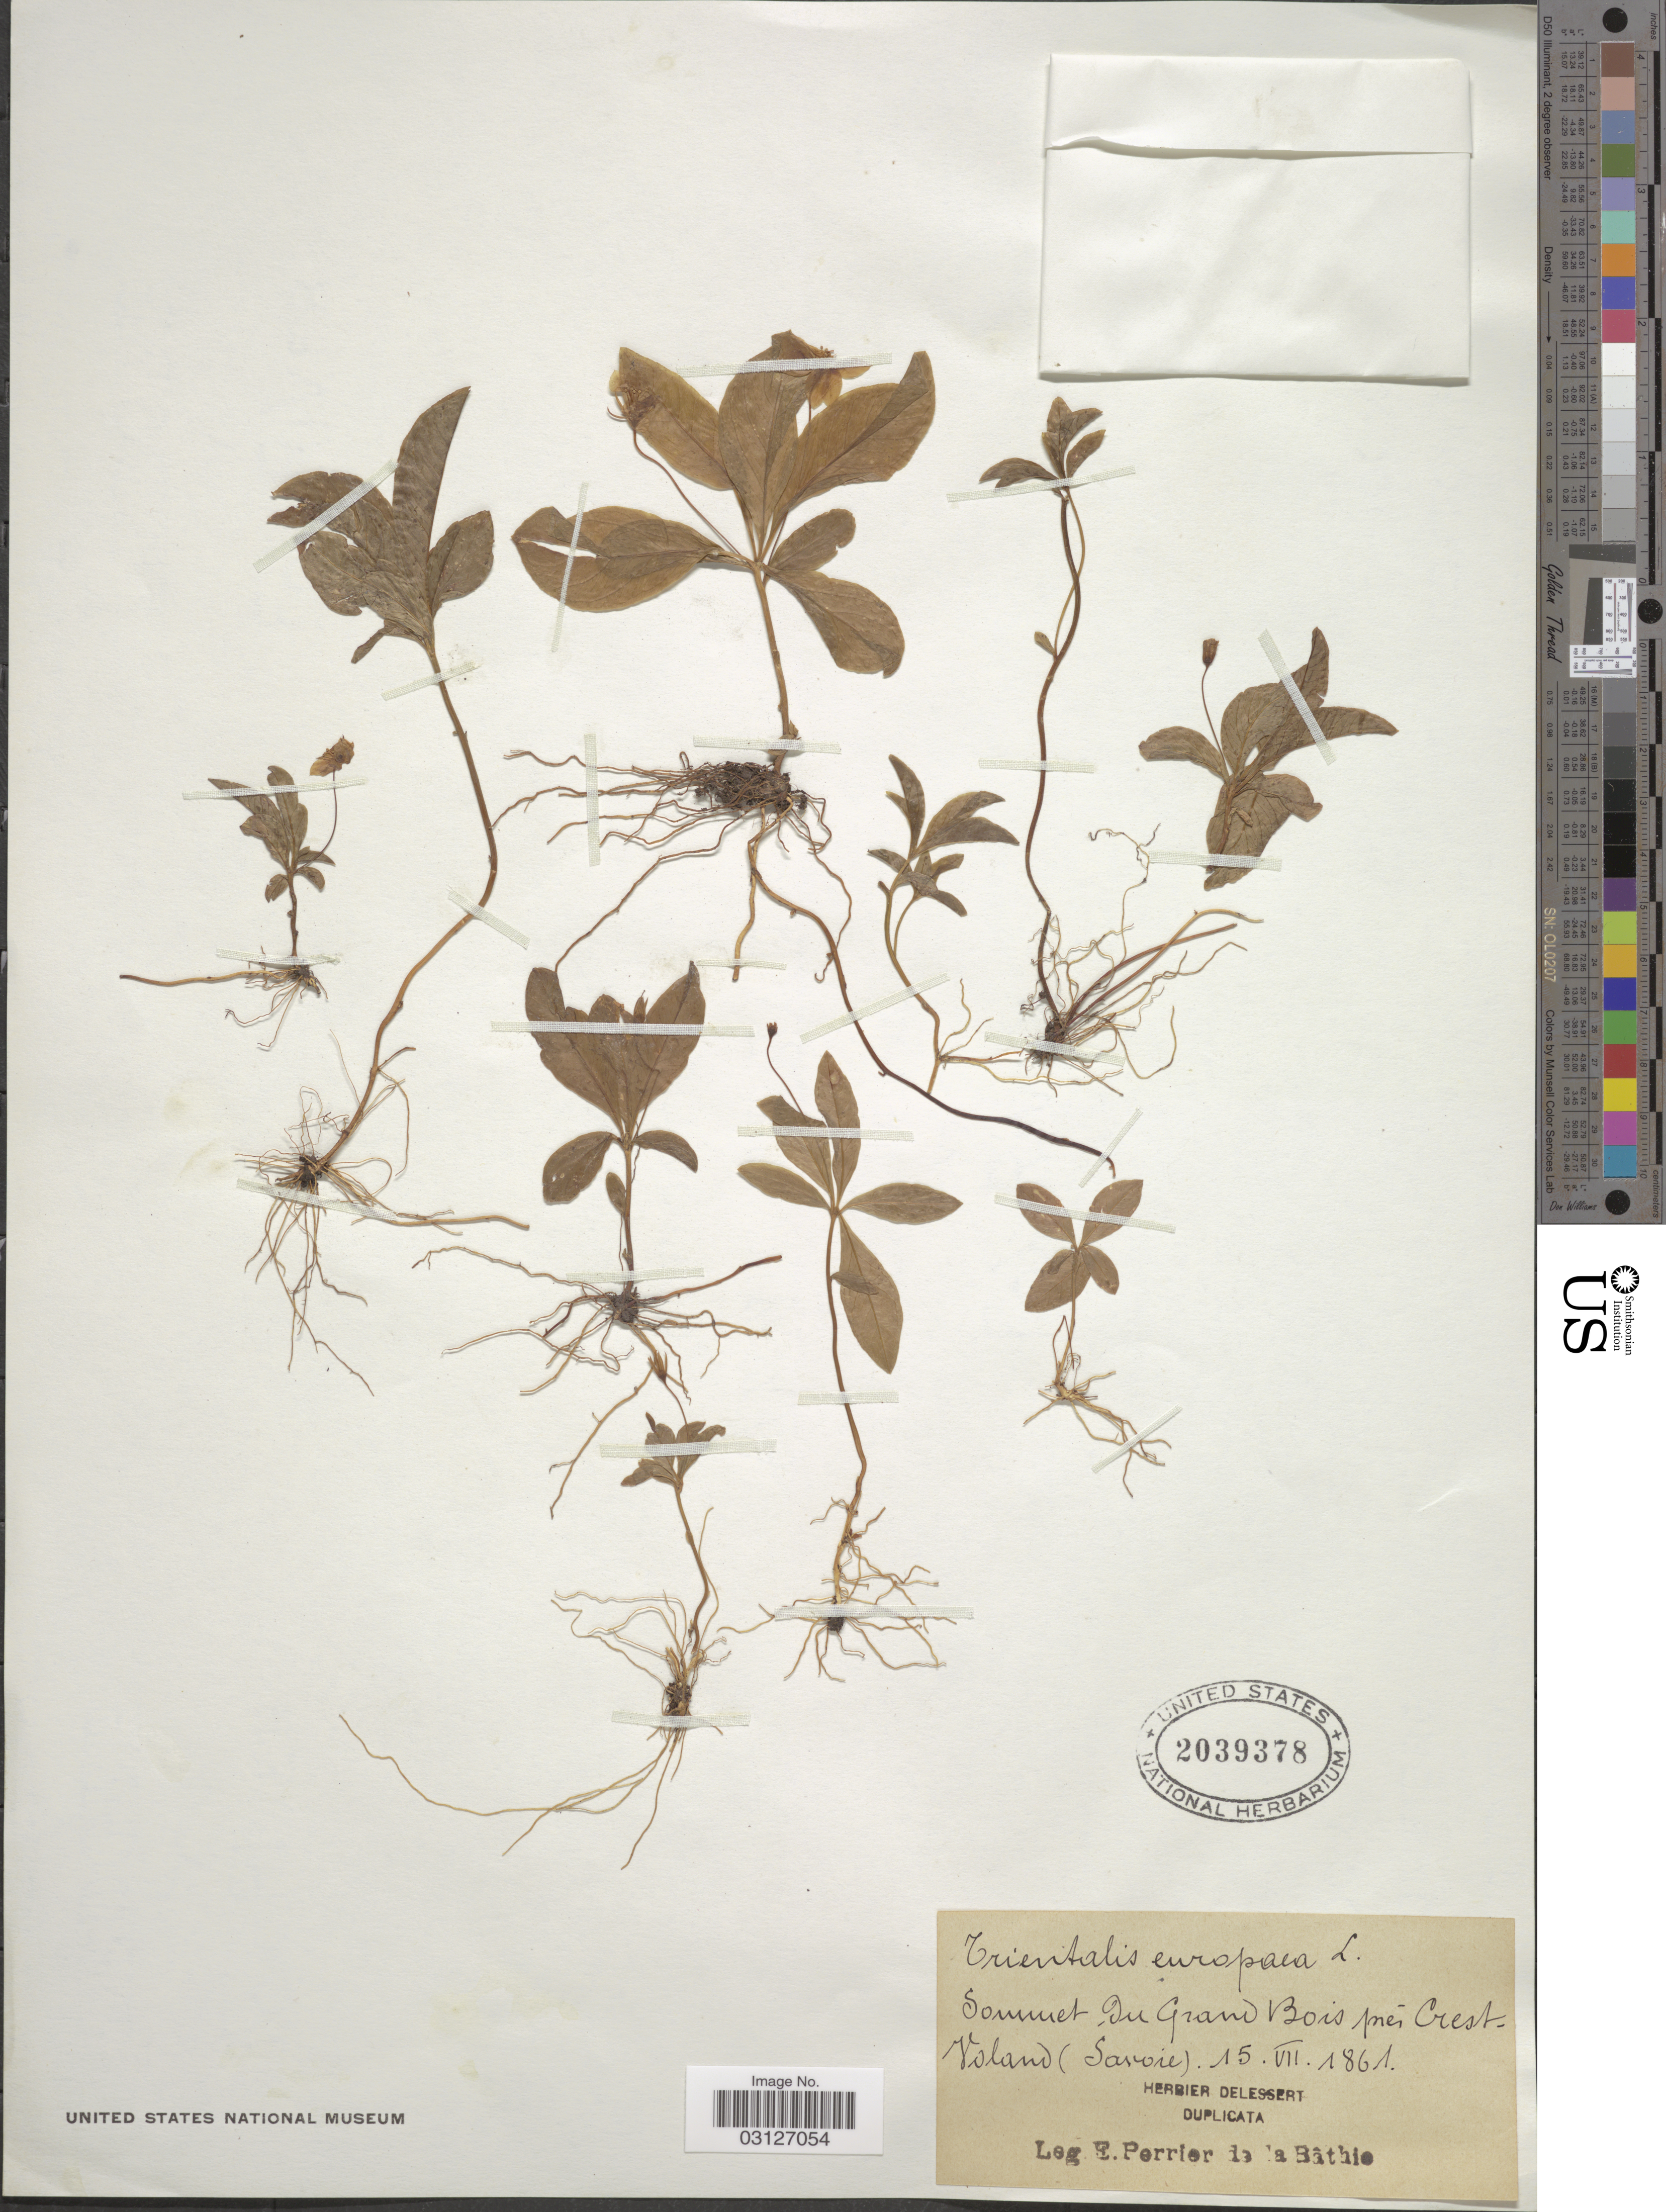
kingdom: Plantae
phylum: Tracheophyta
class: Magnoliopsida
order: Ericales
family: Primulaceae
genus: Trientalis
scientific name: Trientalis europaea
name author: L.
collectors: E. Perrier de la Bâthie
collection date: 1861-07-15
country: France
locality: Sommet du Grand Bois prés Crest. Voland (Savoie).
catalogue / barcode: US 2039378